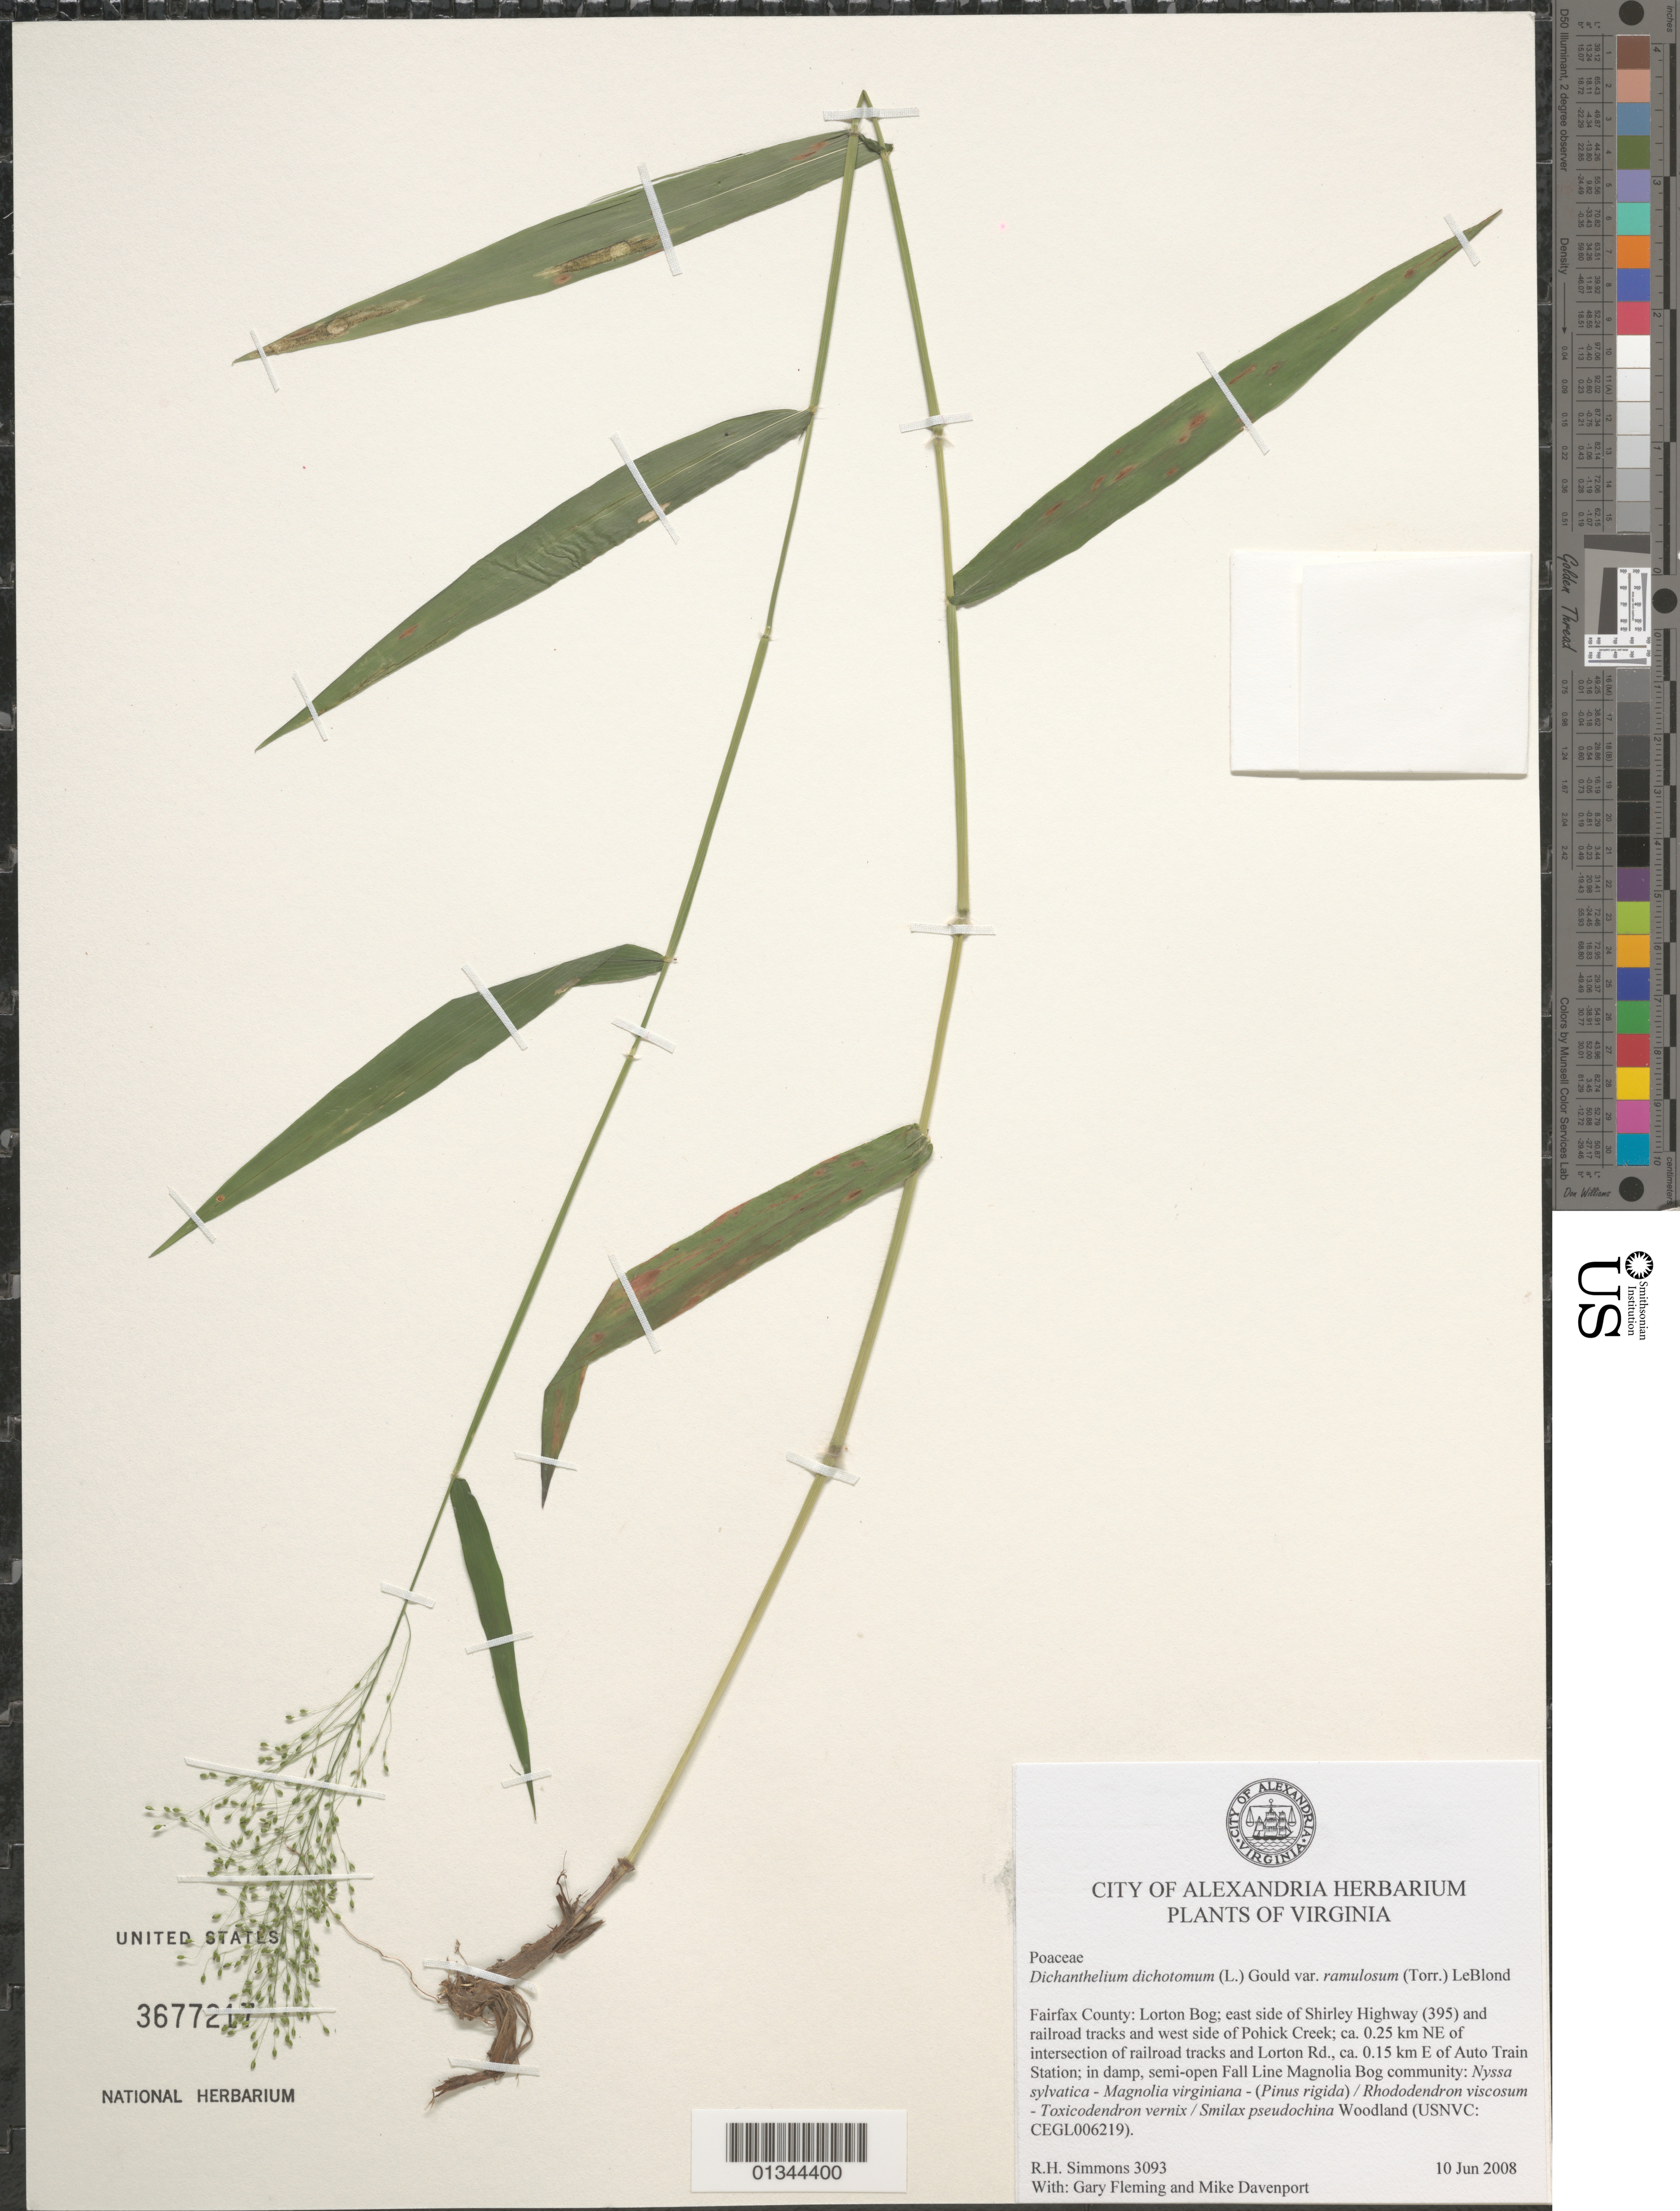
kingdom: Plantae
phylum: Tracheophyta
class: Liliopsida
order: Poales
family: Poaceae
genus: Dichanthelium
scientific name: Dichanthelium dichotomum var. ramulosum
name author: (Torr.) Lelong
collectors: R. H. Simmons, G. Fleming & M. Davenport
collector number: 3093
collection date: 2008-06-10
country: United States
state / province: Virginia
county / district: Fairfax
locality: Lorton Bog; east side of Shirley Highway (395) and railroad tracks and west side of Pohick Creek; ca. 0.25 km NE of intersection of railroad tracks and Lorton Rd., ca. 0.15 km E of Auto Train Station.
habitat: Woodland.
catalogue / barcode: US 3677217